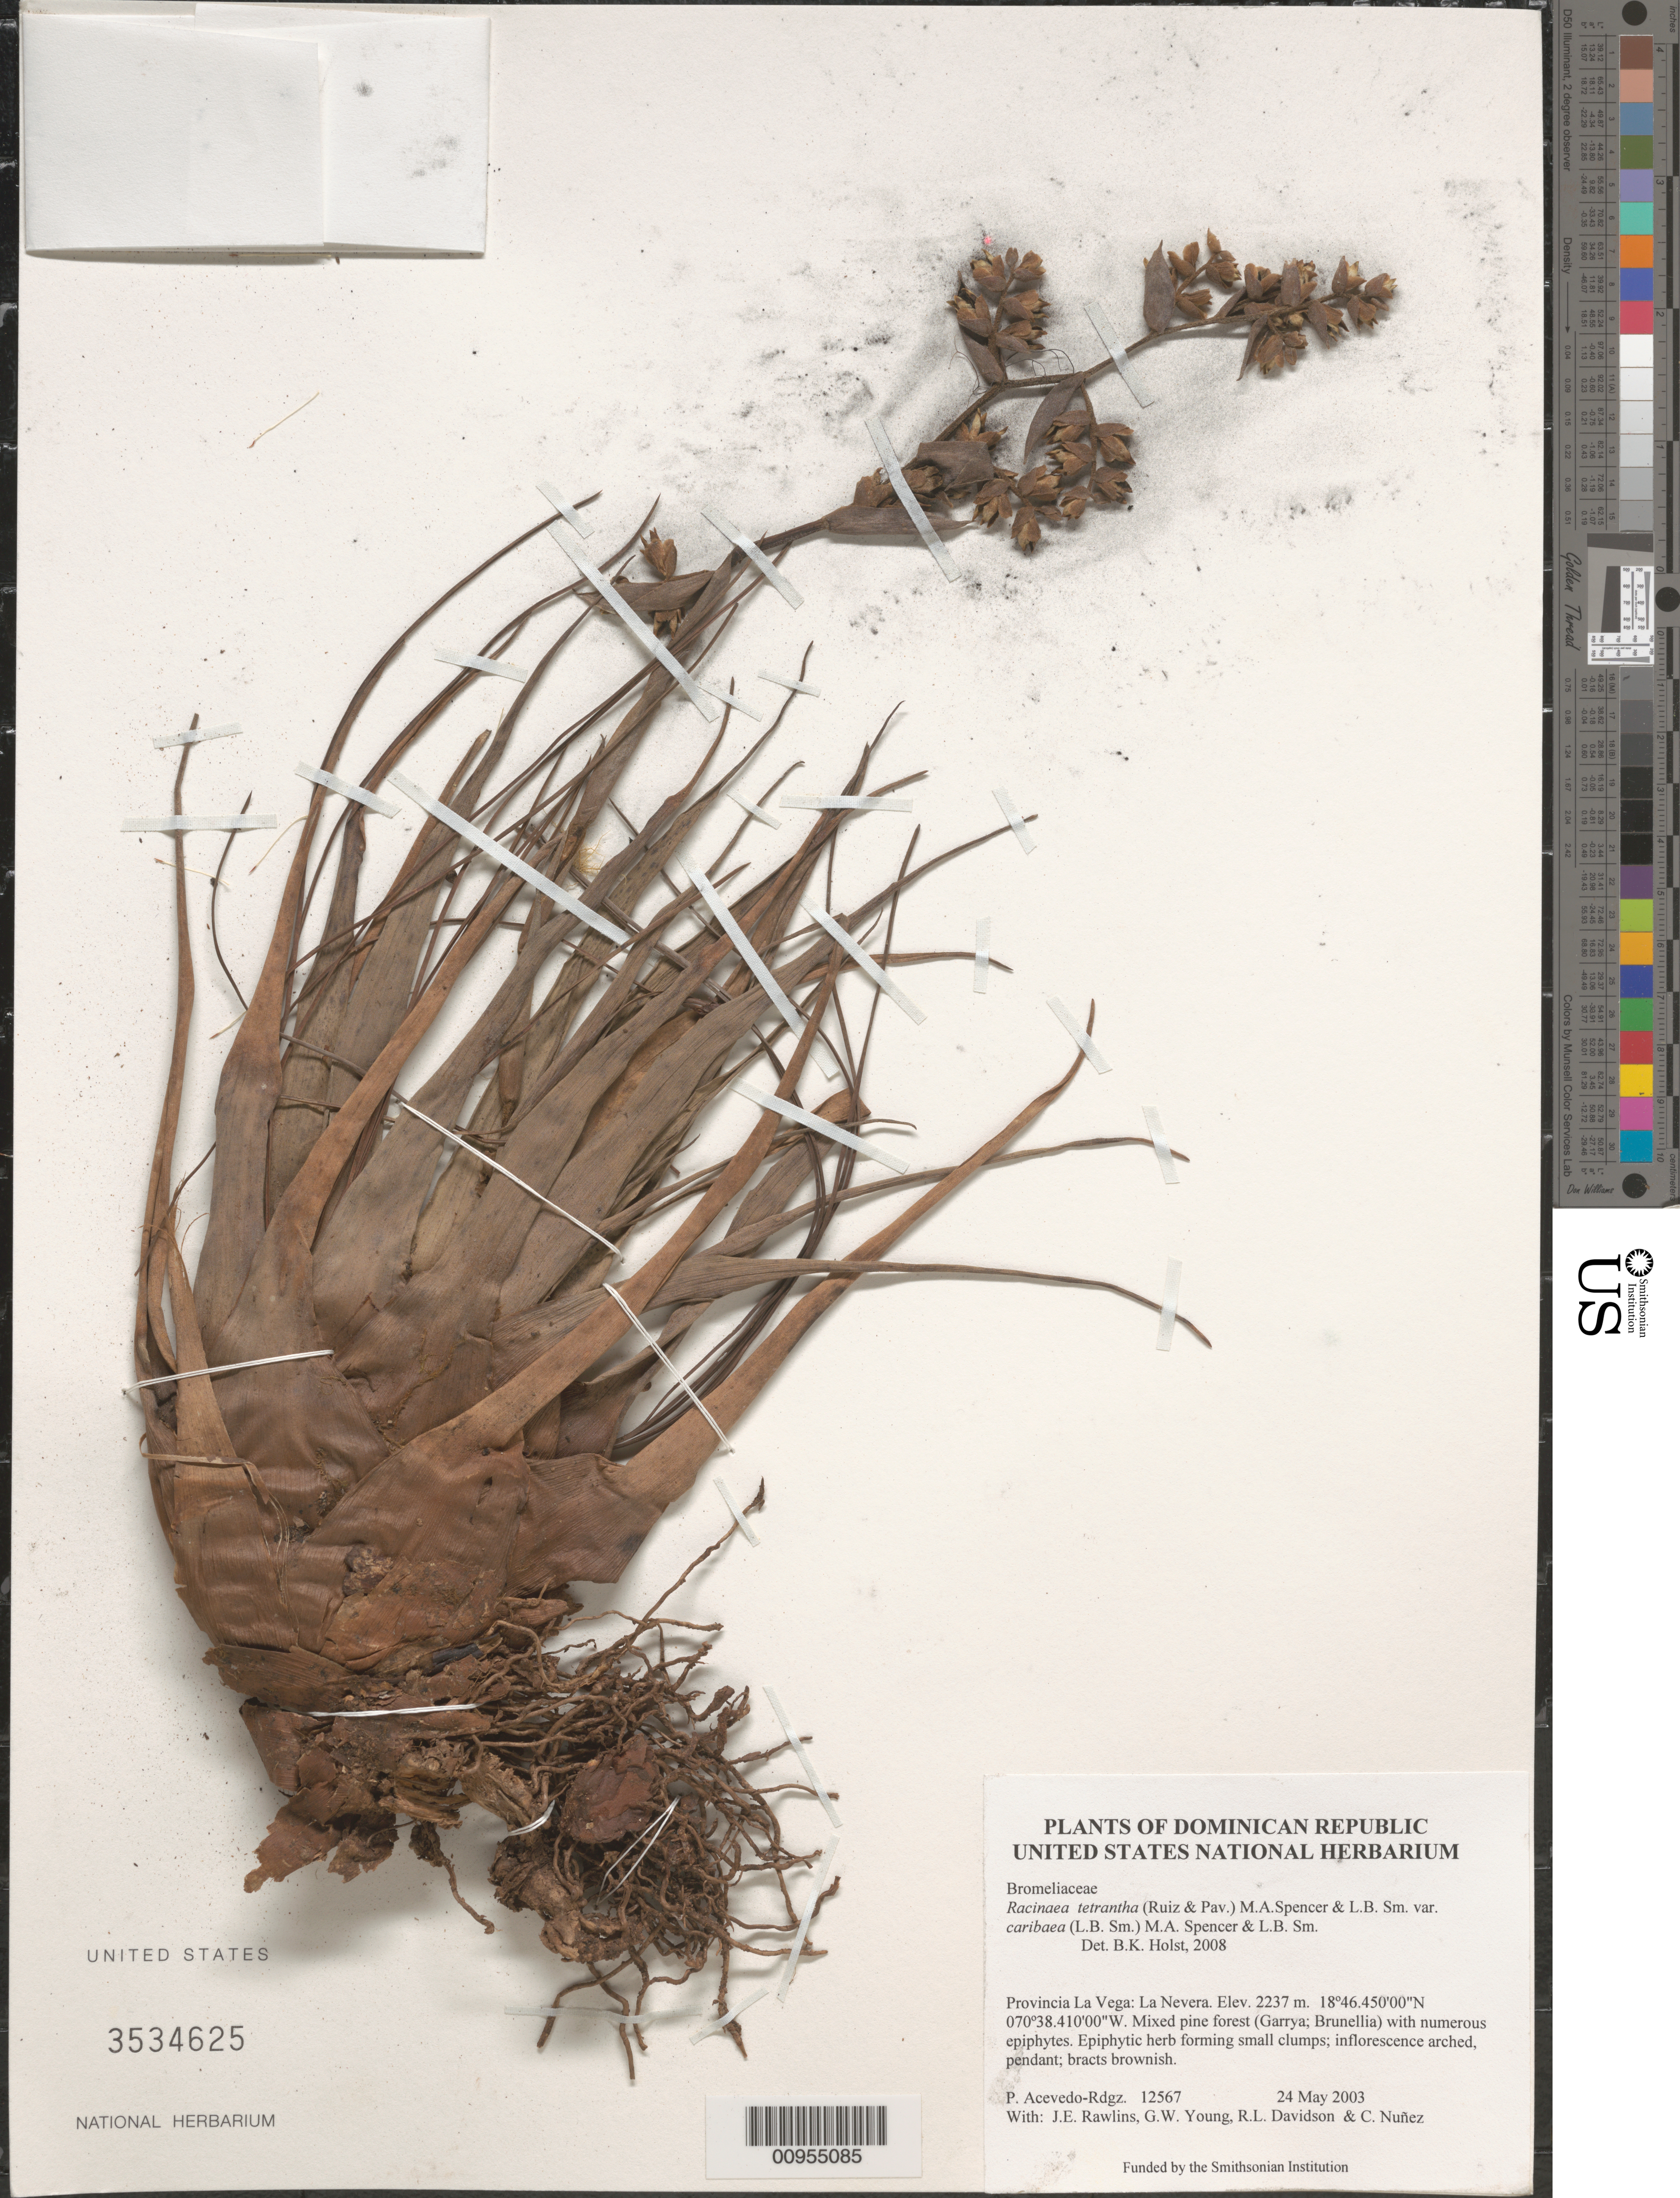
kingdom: Plantae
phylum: Tracheophyta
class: Liliopsida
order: Poales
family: Bromeliaceae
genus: Racinaea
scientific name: Racinaea tetrantha var. caribaea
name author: (L.B. Sm.) M.A. Spencer & L.B. Sm.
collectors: P. Acevedo-Rodr., J. Rawlins, G. Young, R. Davidson & C. Nunez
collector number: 12567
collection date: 2003-05-24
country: Dominican Republic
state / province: La Vega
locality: La Nevera.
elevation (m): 2237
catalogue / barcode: US 3534625